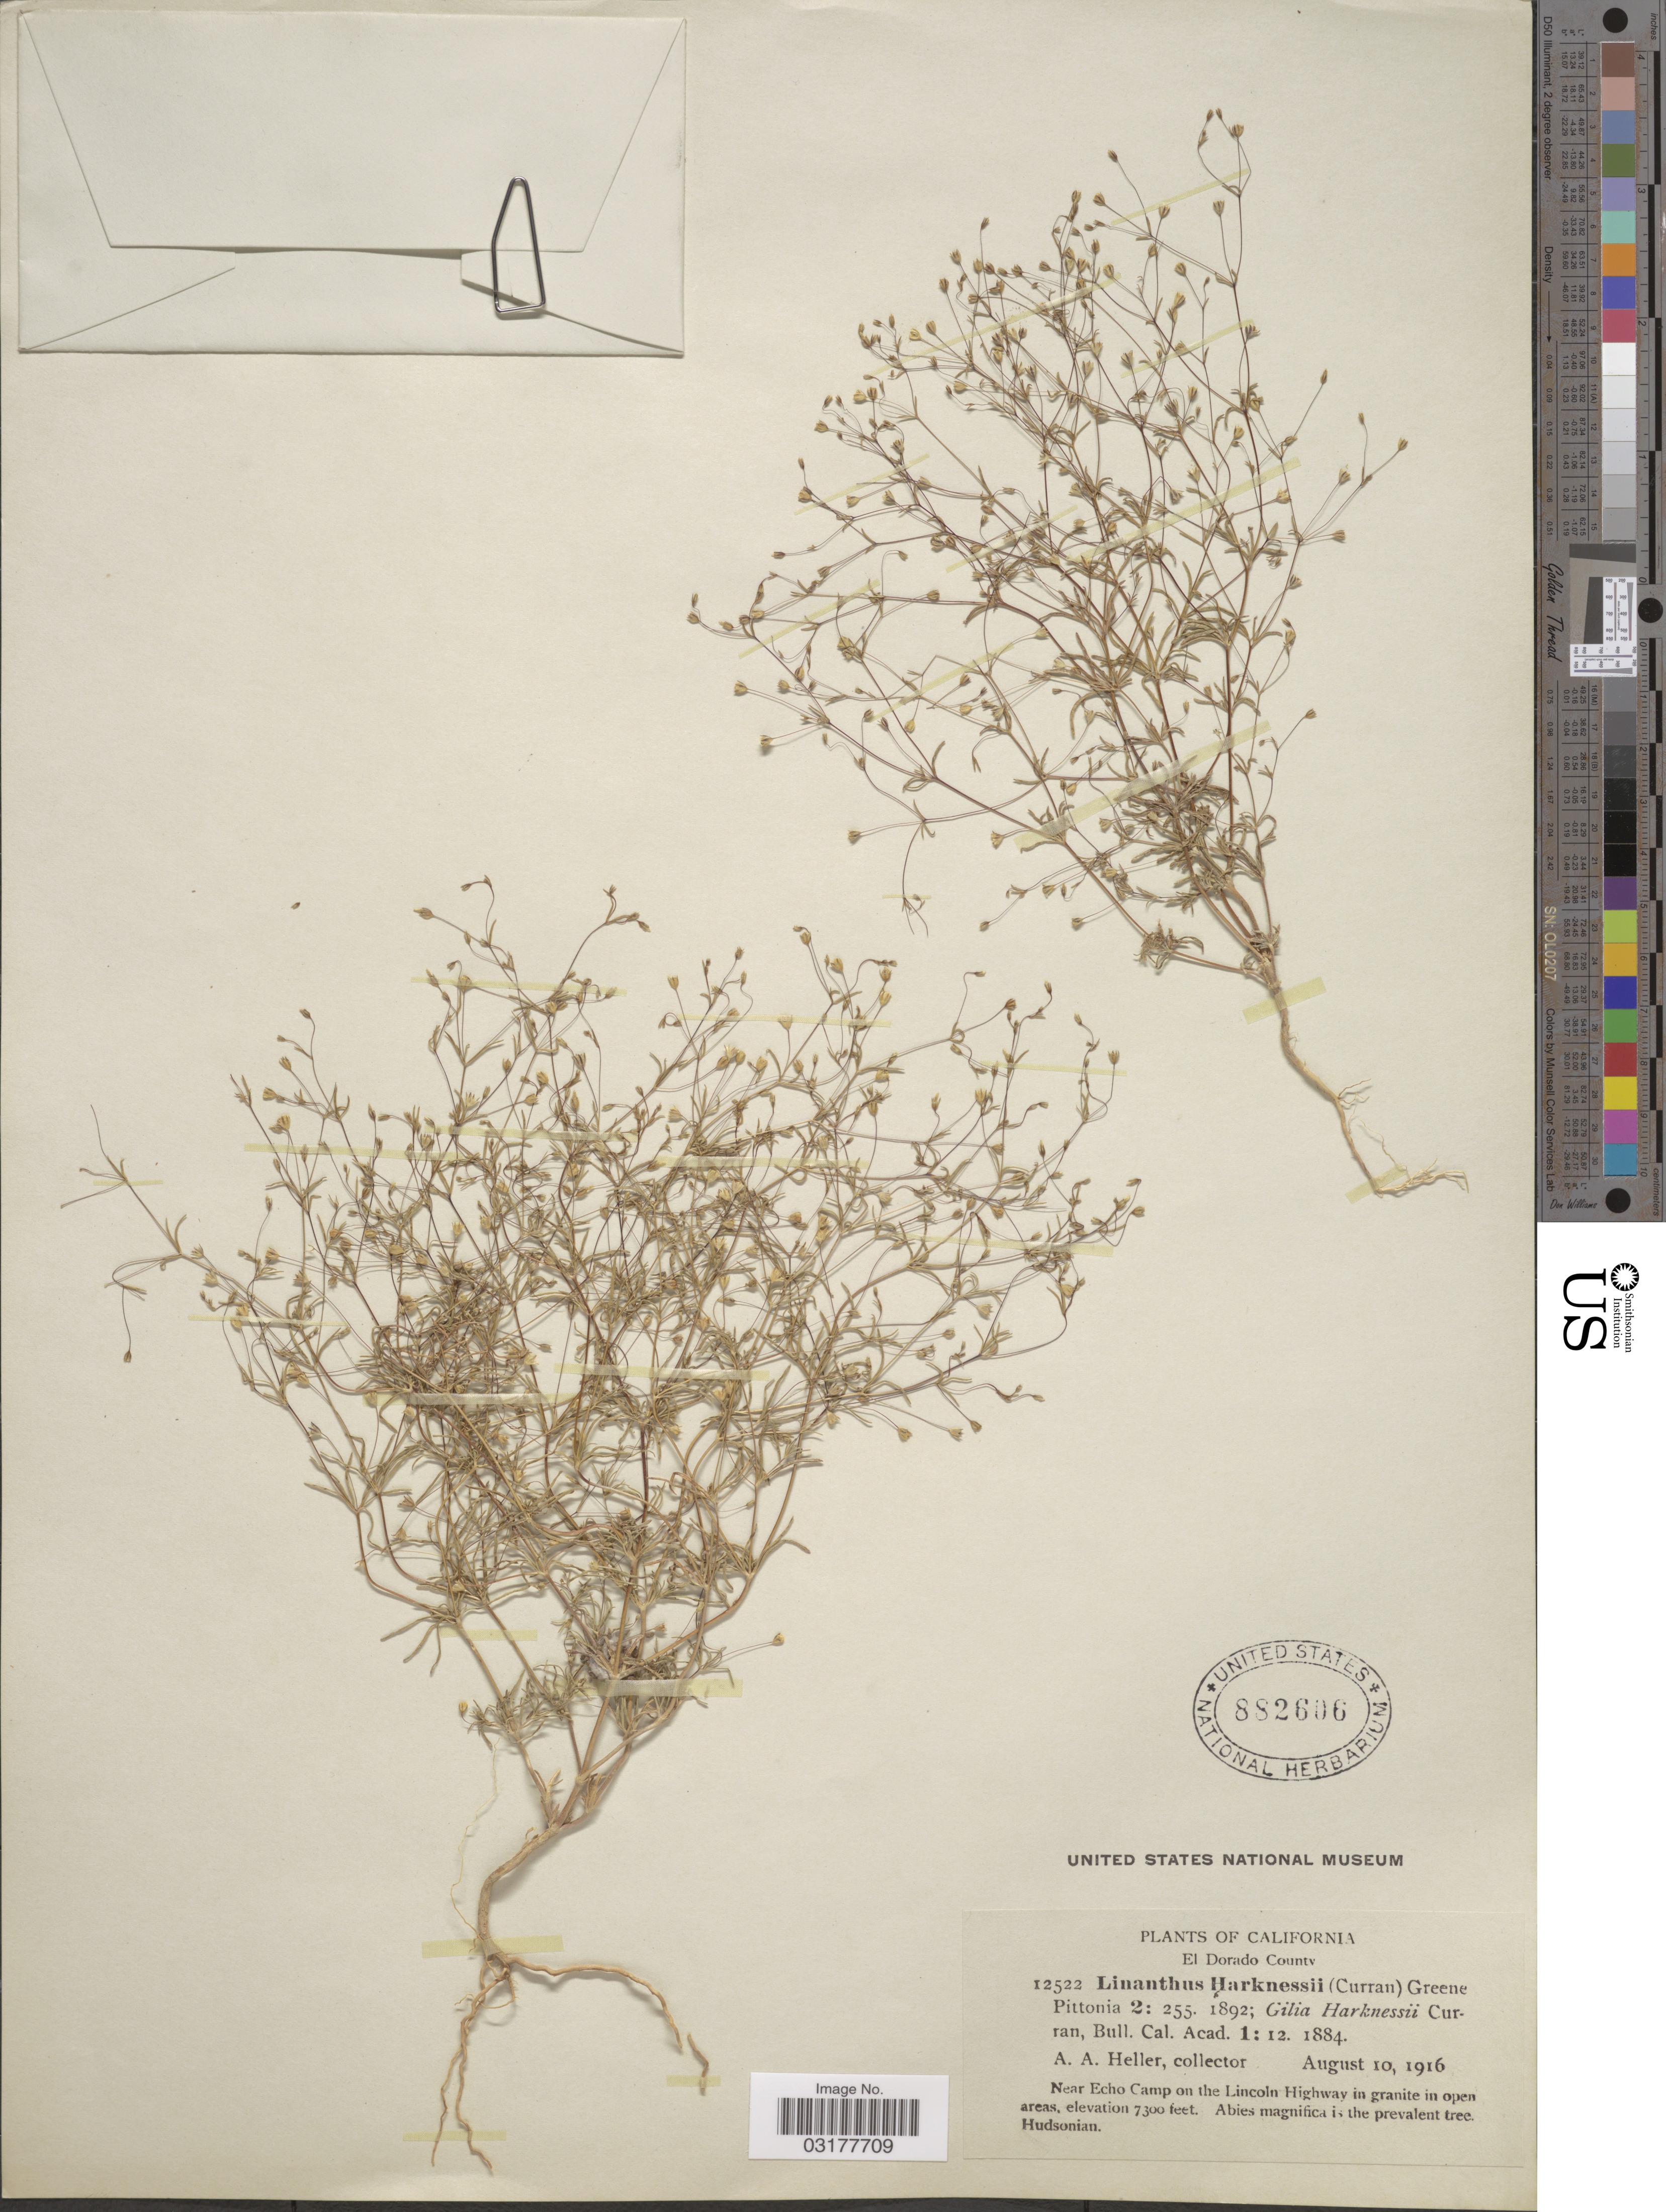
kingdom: Plantae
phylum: Tracheophyta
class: Magnoliopsida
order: Ericales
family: Polemoniaceae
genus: Leptosiphon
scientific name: Leptosiphon harknessii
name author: (Curran) J.M. Porter & L.A. Johnson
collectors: A. A. Heller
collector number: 12522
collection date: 1916-08-10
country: United States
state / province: California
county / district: El Dorado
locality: El Dorado County. Near Echo Camp on the Lincoln Highway in granite in open areas.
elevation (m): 2225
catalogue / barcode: US 882606